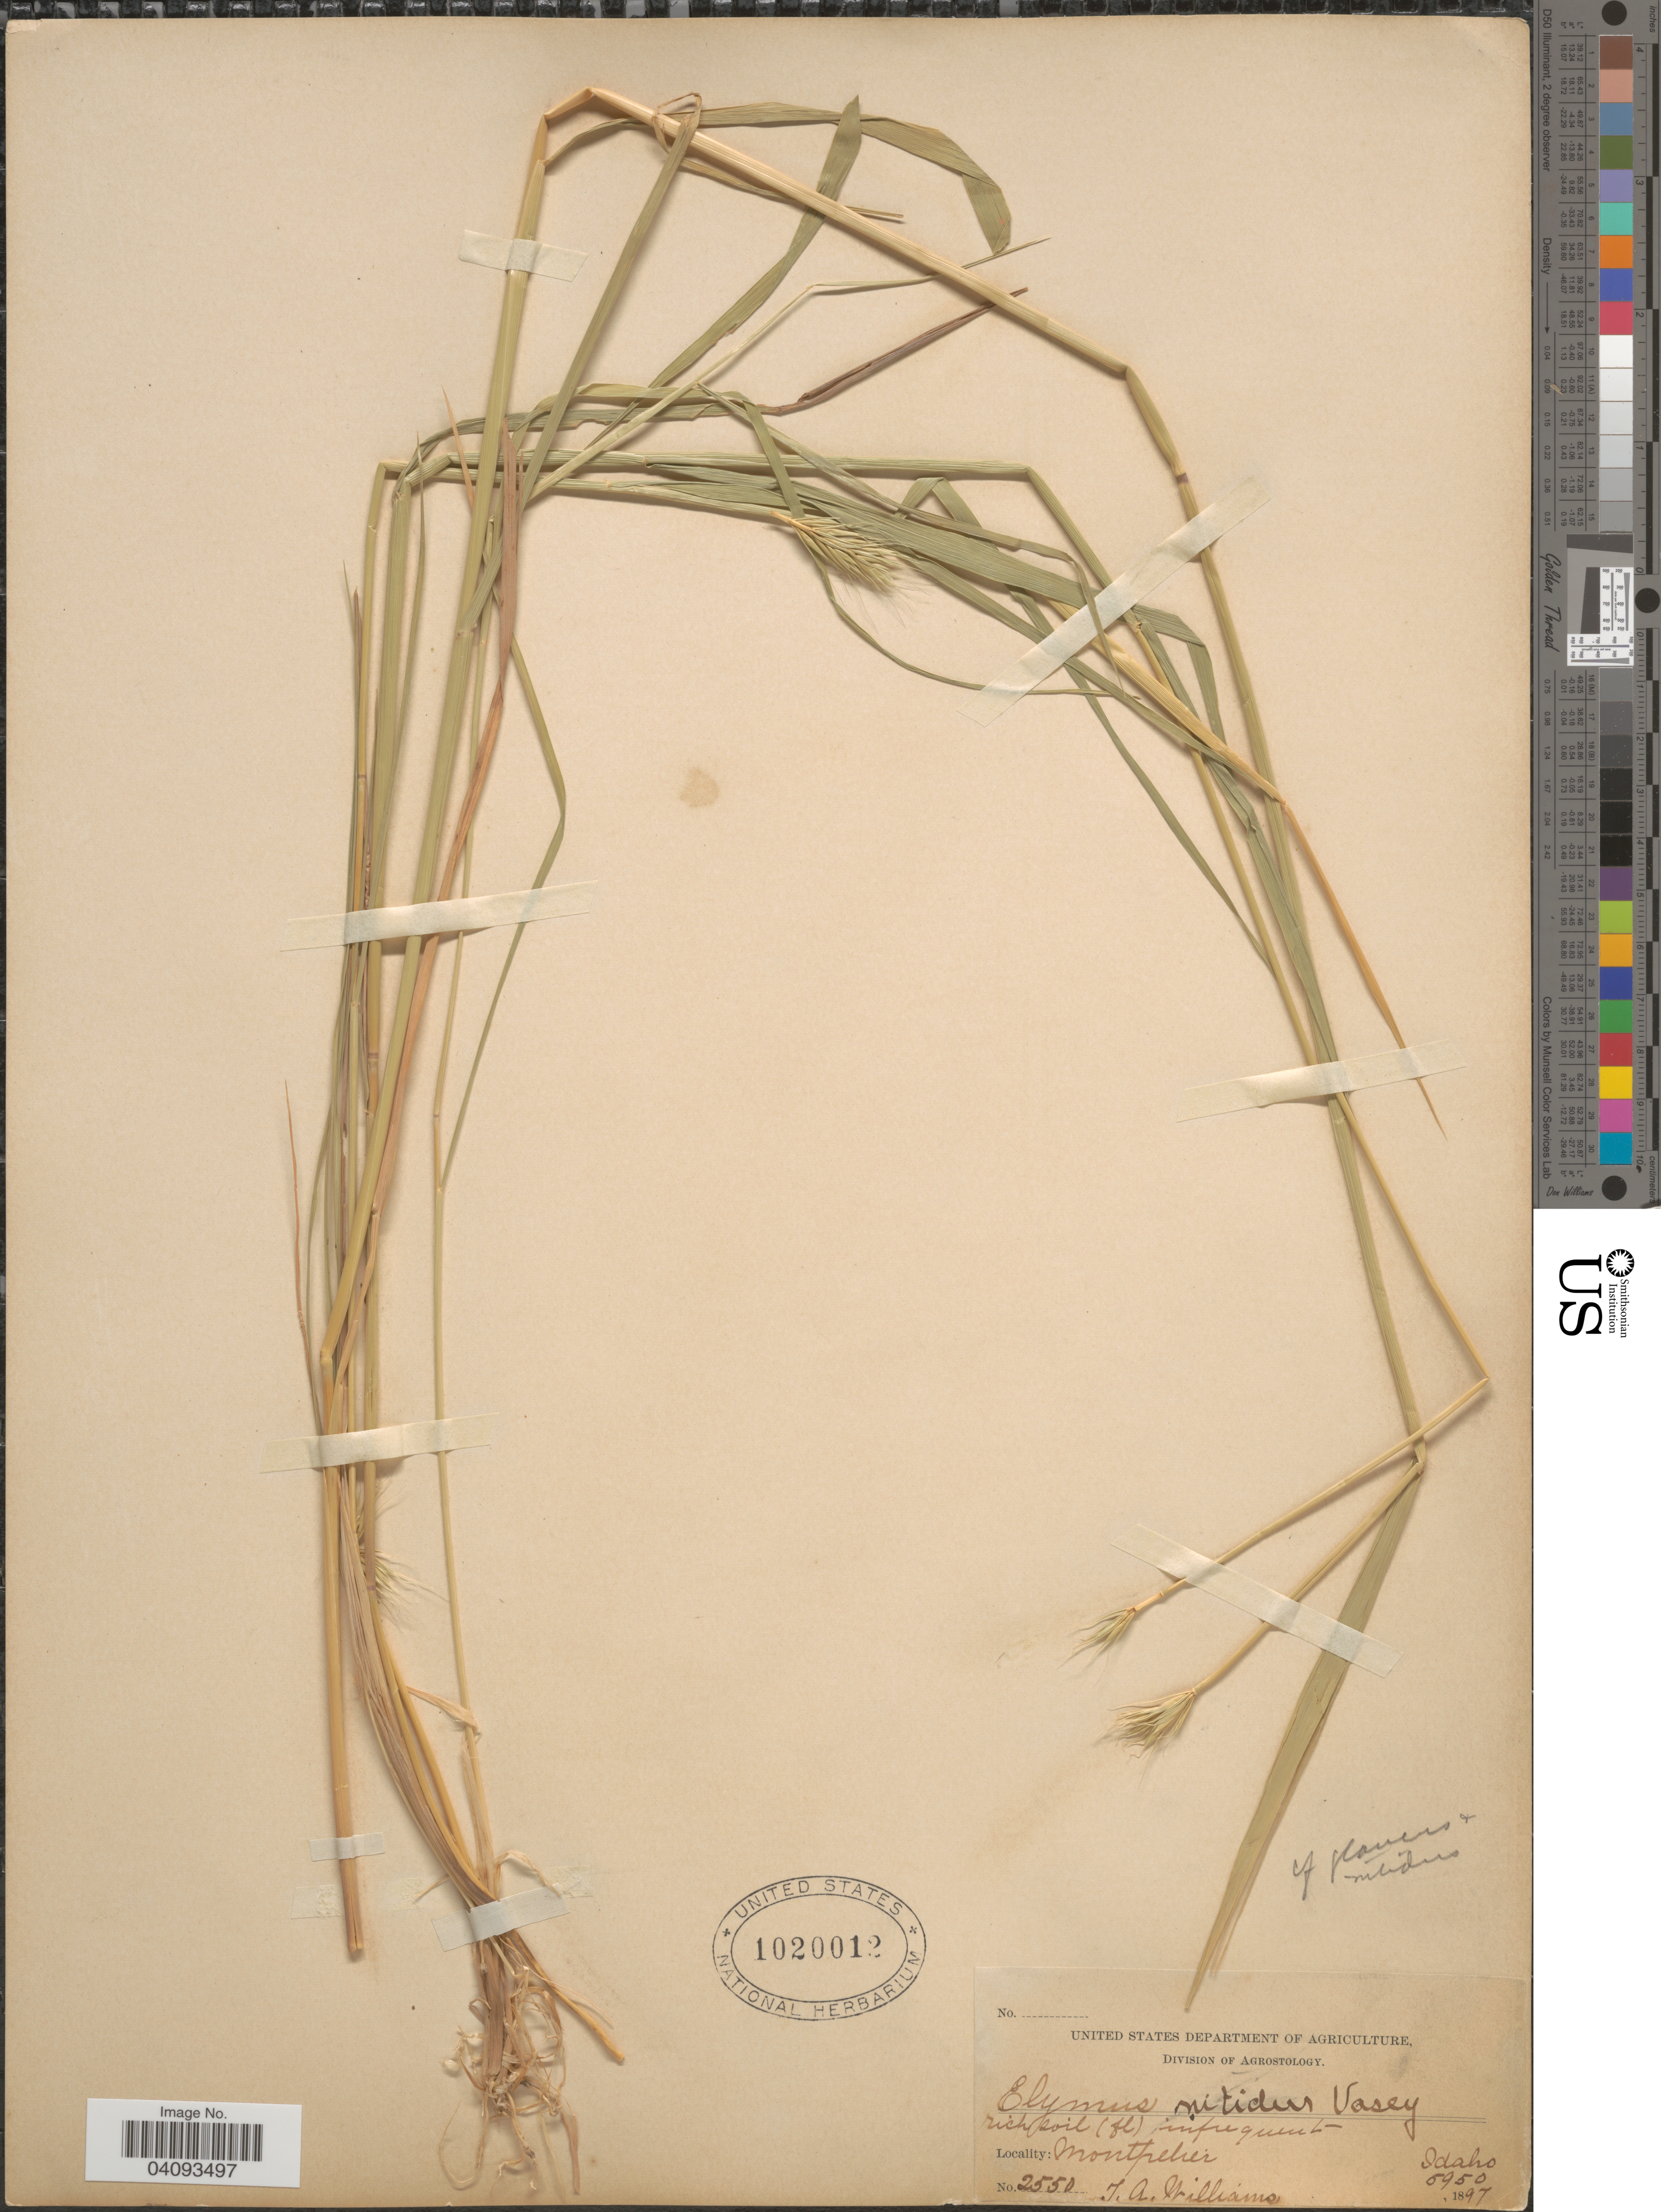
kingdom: Plantae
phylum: Tracheophyta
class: Liliopsida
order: Poales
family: Poaceae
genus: Elymus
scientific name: Elymus glaucus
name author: Buckley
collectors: T. Williams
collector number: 2550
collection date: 1897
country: United States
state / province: Idaho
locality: Montpelier.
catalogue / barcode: US 1020012